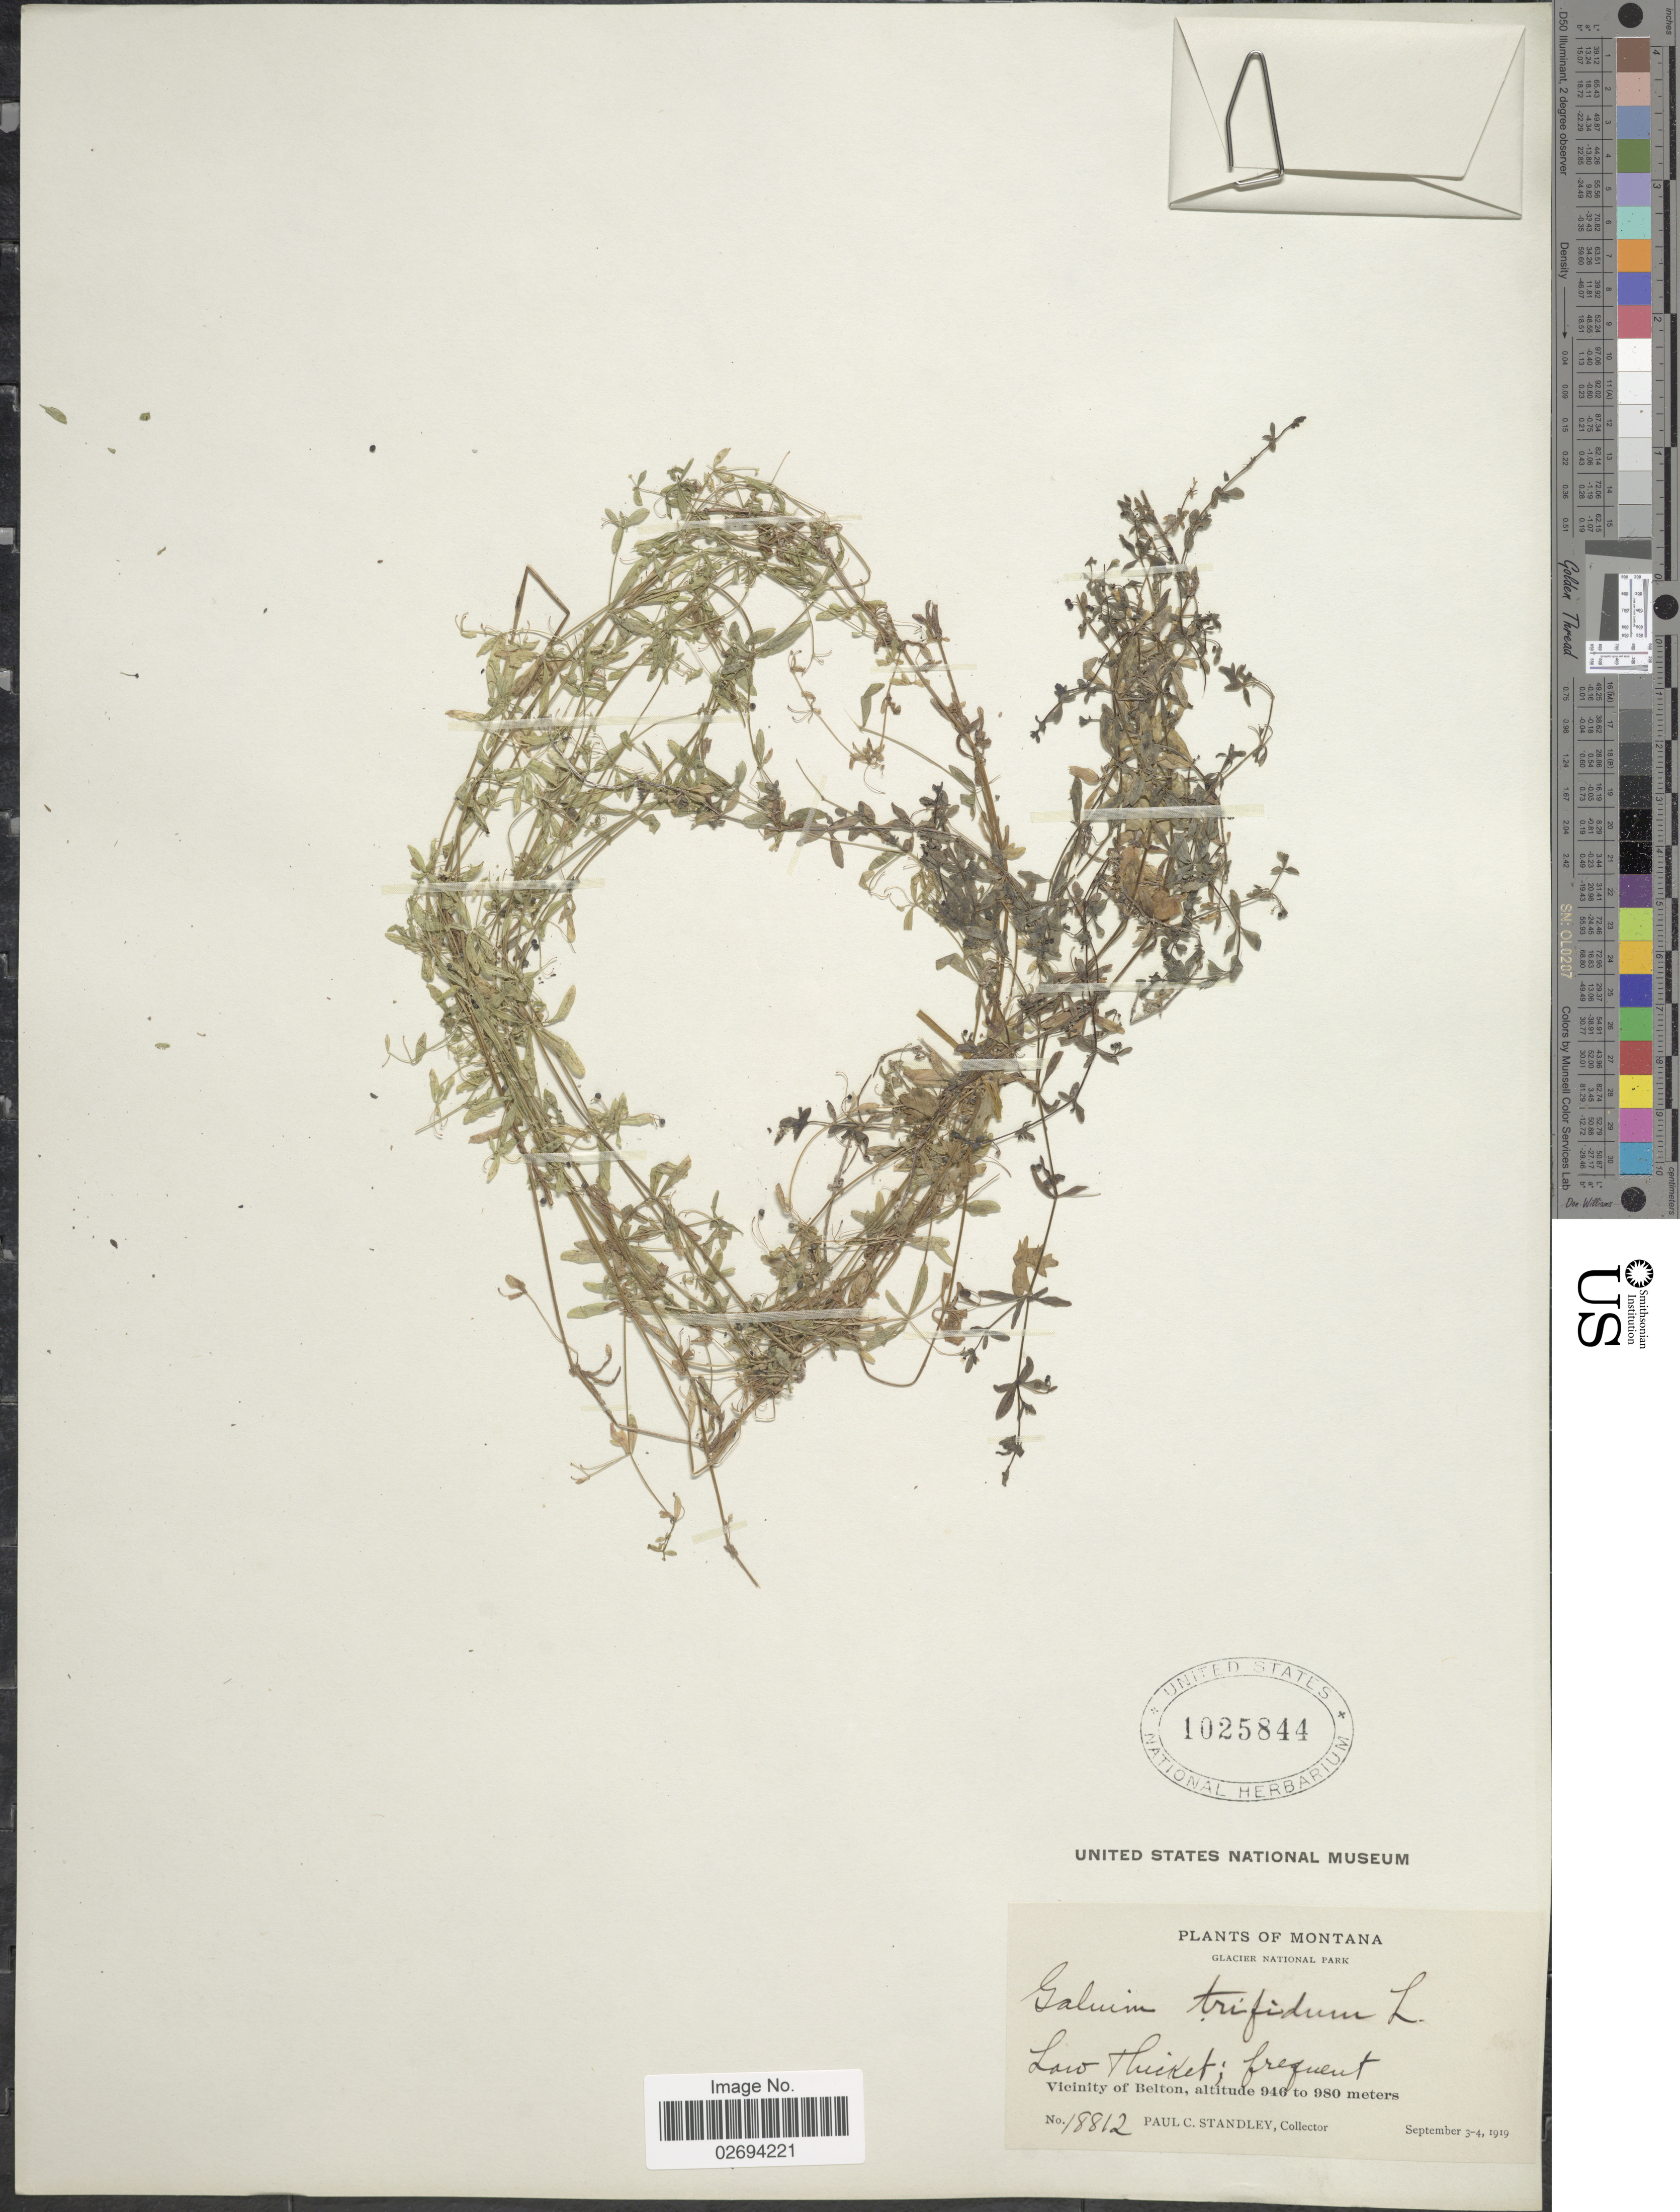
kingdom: Plantae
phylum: Tracheophyta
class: Magnoliopsida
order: Gentianales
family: Rubiaceae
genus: Galium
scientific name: Galium trifidum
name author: L.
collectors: P. C. Standley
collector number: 18812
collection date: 1919-09-03/1919-09-04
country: United States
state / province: Montana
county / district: Flathead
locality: Glacier National Park, Vicinity of Belton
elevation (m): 946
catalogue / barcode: US 1025844